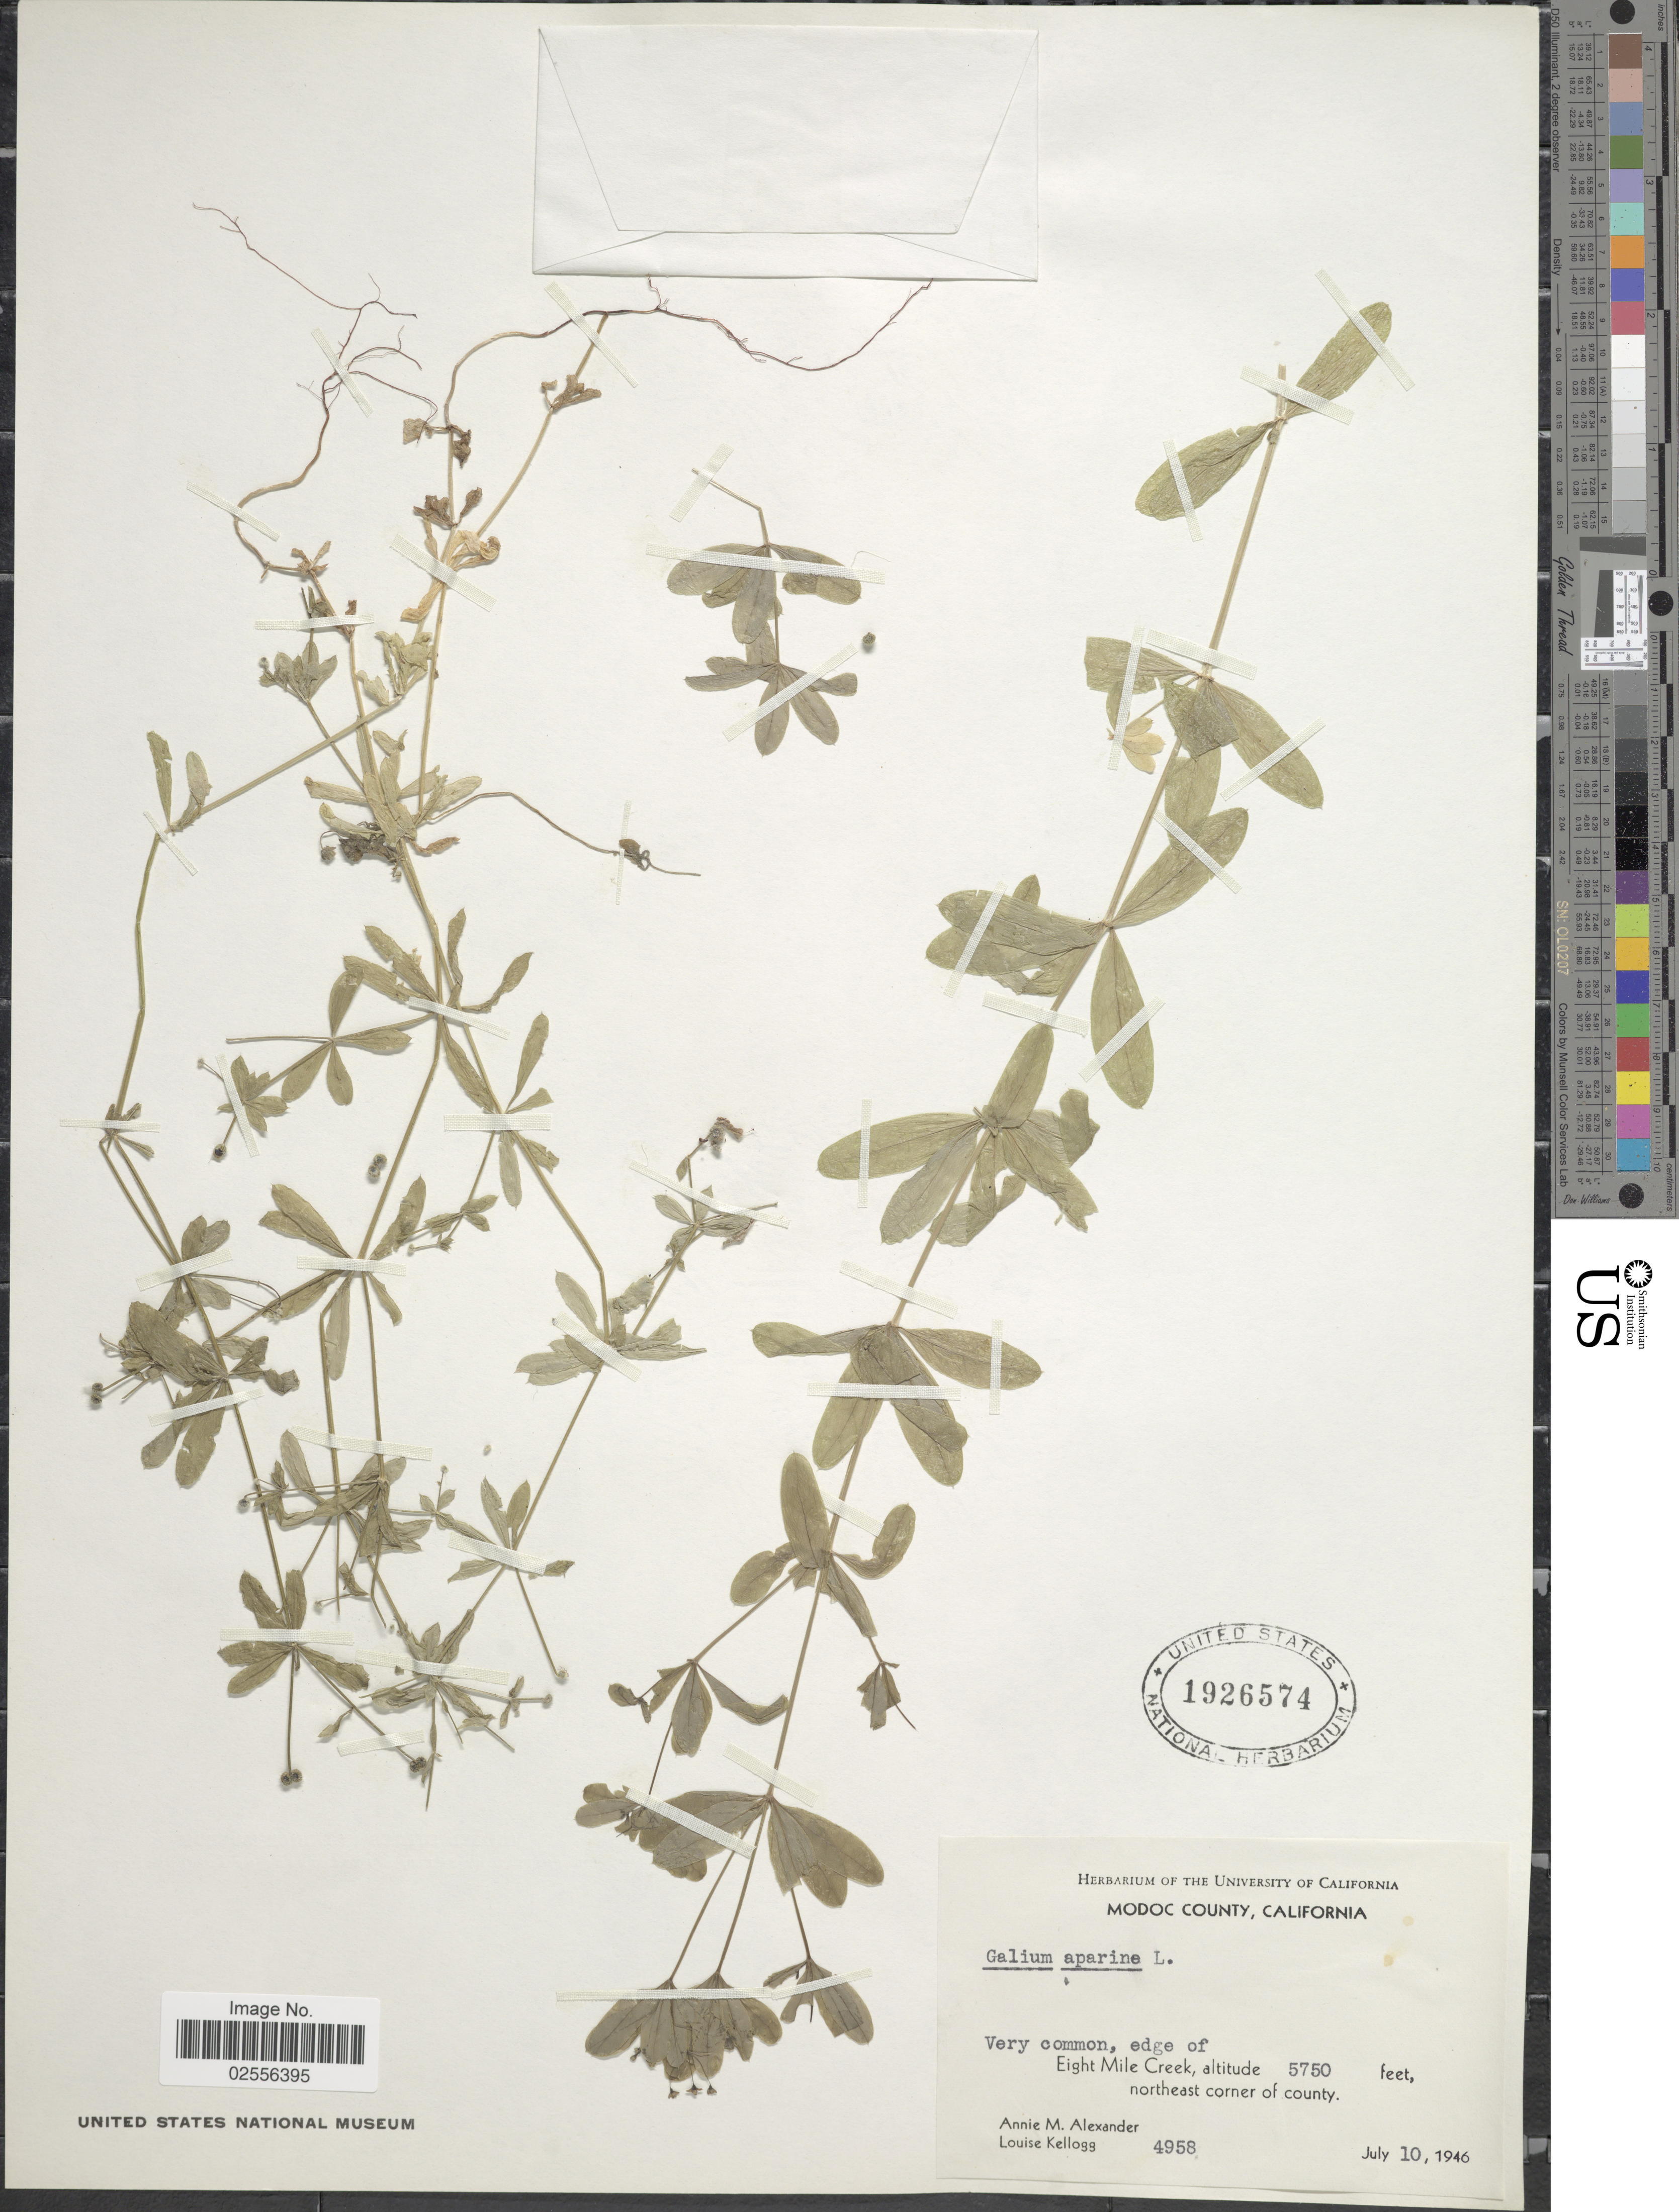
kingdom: Plantae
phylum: Tracheophyta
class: Magnoliopsida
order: Gentianales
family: Rubiaceae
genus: Galium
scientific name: Galium aparine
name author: L.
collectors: A. M. Alexander & L. Kellogg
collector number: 4958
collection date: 1946-07-10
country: United States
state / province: California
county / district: Modoc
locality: Modoc County. edge of Eight Mile Creek, northeast corner of county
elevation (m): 1753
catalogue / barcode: US 1926574